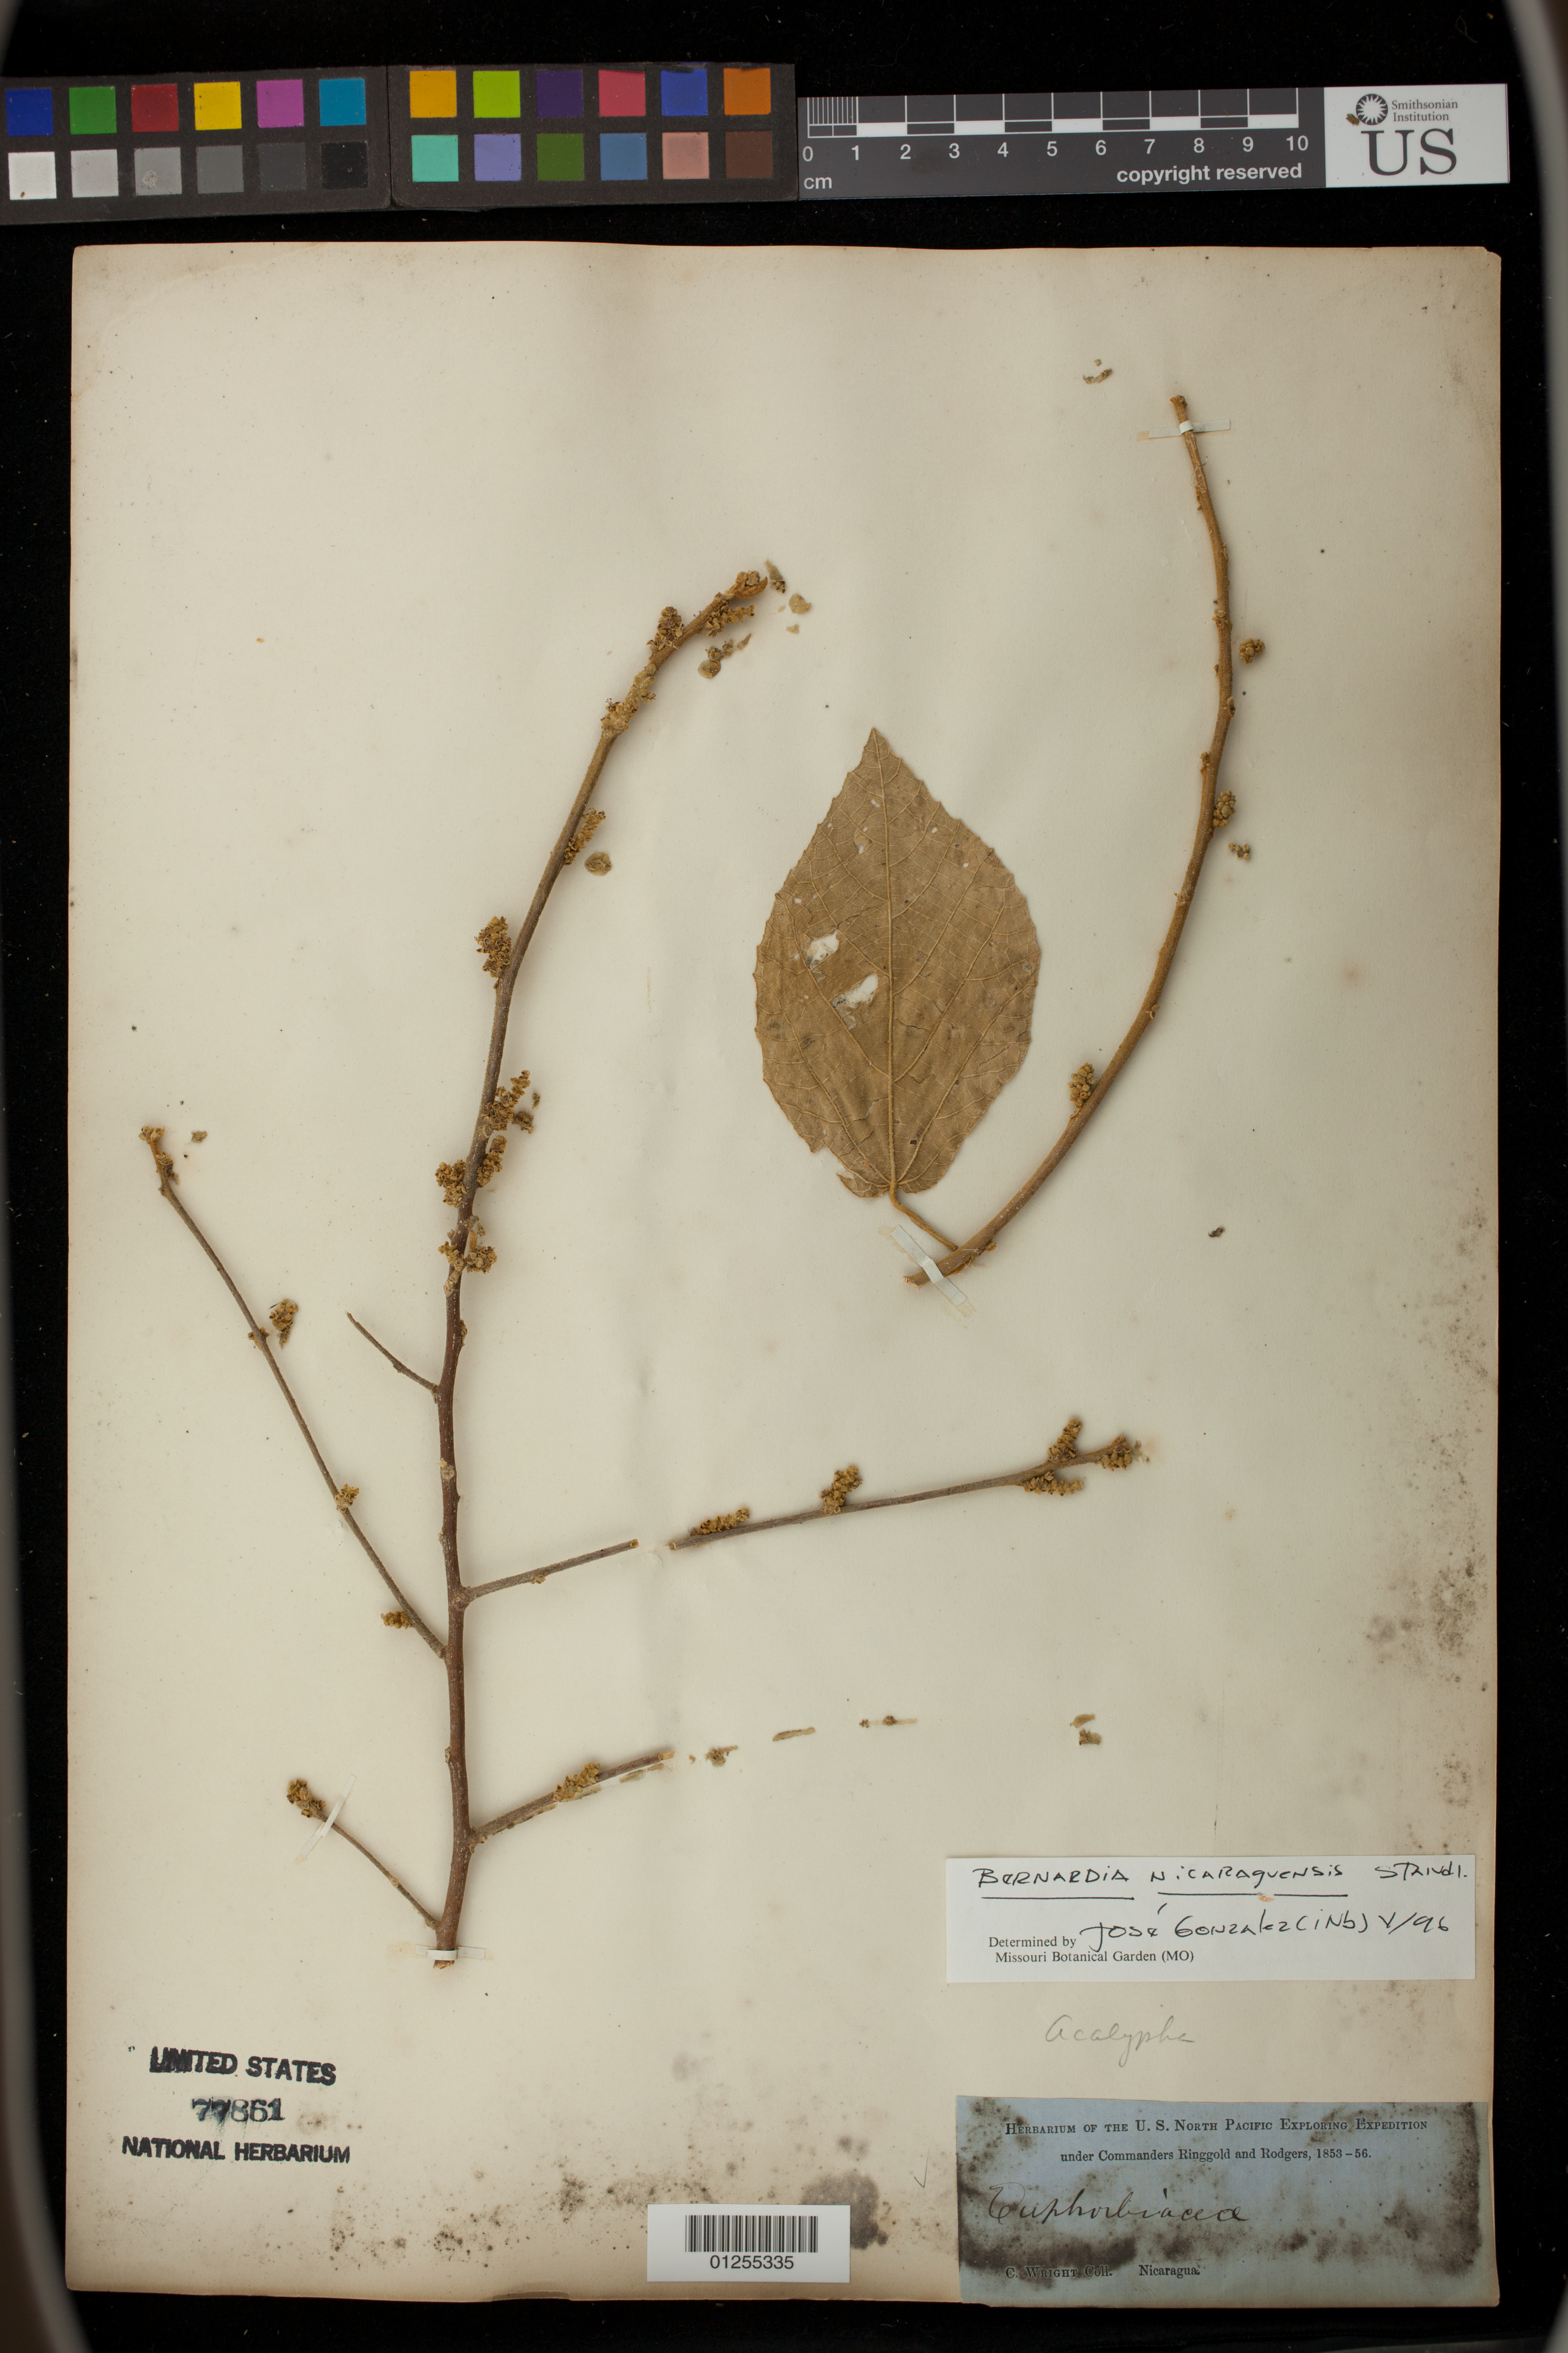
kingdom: Plantae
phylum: Tracheophyta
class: Magnoliopsida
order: Malpighiales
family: Euphorbiaceae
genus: Bernardia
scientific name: Bernardia nicaraguensis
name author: Standl. & L.O. Williams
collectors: C. Wright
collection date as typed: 1853-1856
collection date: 1853/1856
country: Nicaragua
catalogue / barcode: US 77861